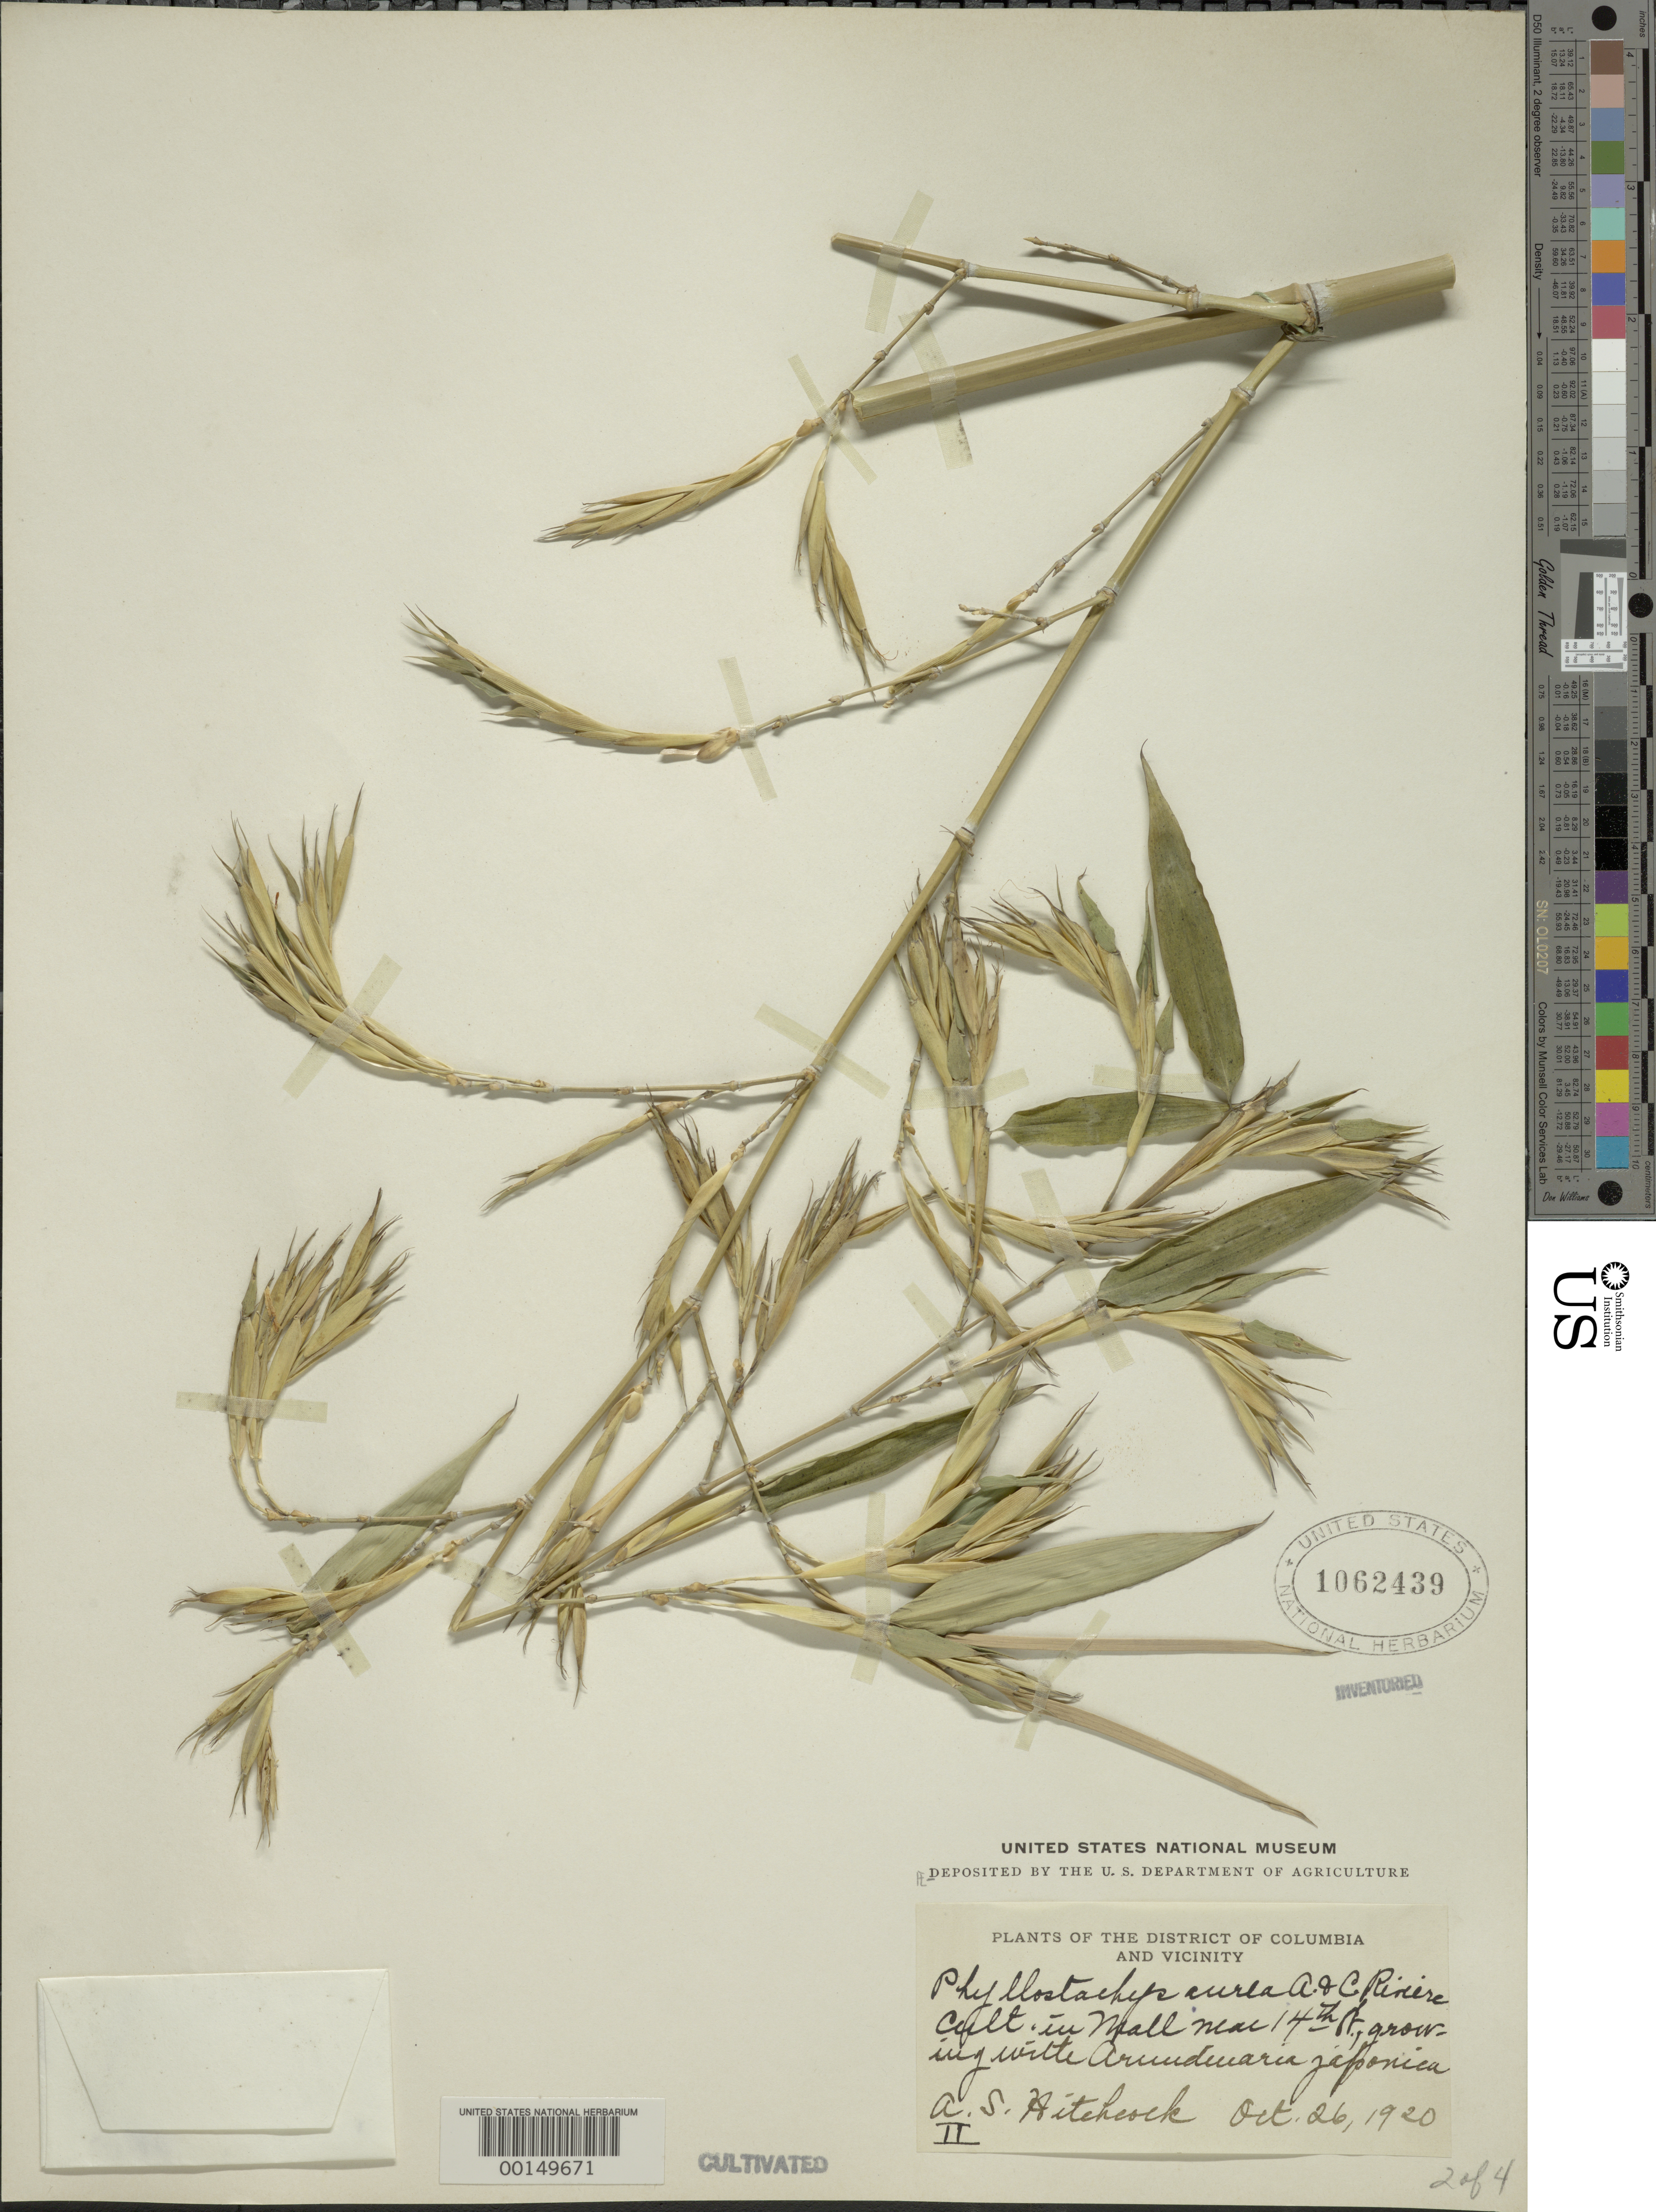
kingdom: Plantae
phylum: Tracheophyta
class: Liliopsida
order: Poales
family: Poaceae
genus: Phyllostachys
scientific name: Phyllostachys aurea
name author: Rivière & C. Rivière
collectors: A. S. Hitchcock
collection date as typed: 26 Oct 1920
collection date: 1920-10-26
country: United States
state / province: District of Columbia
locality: Mall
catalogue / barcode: US 1062439